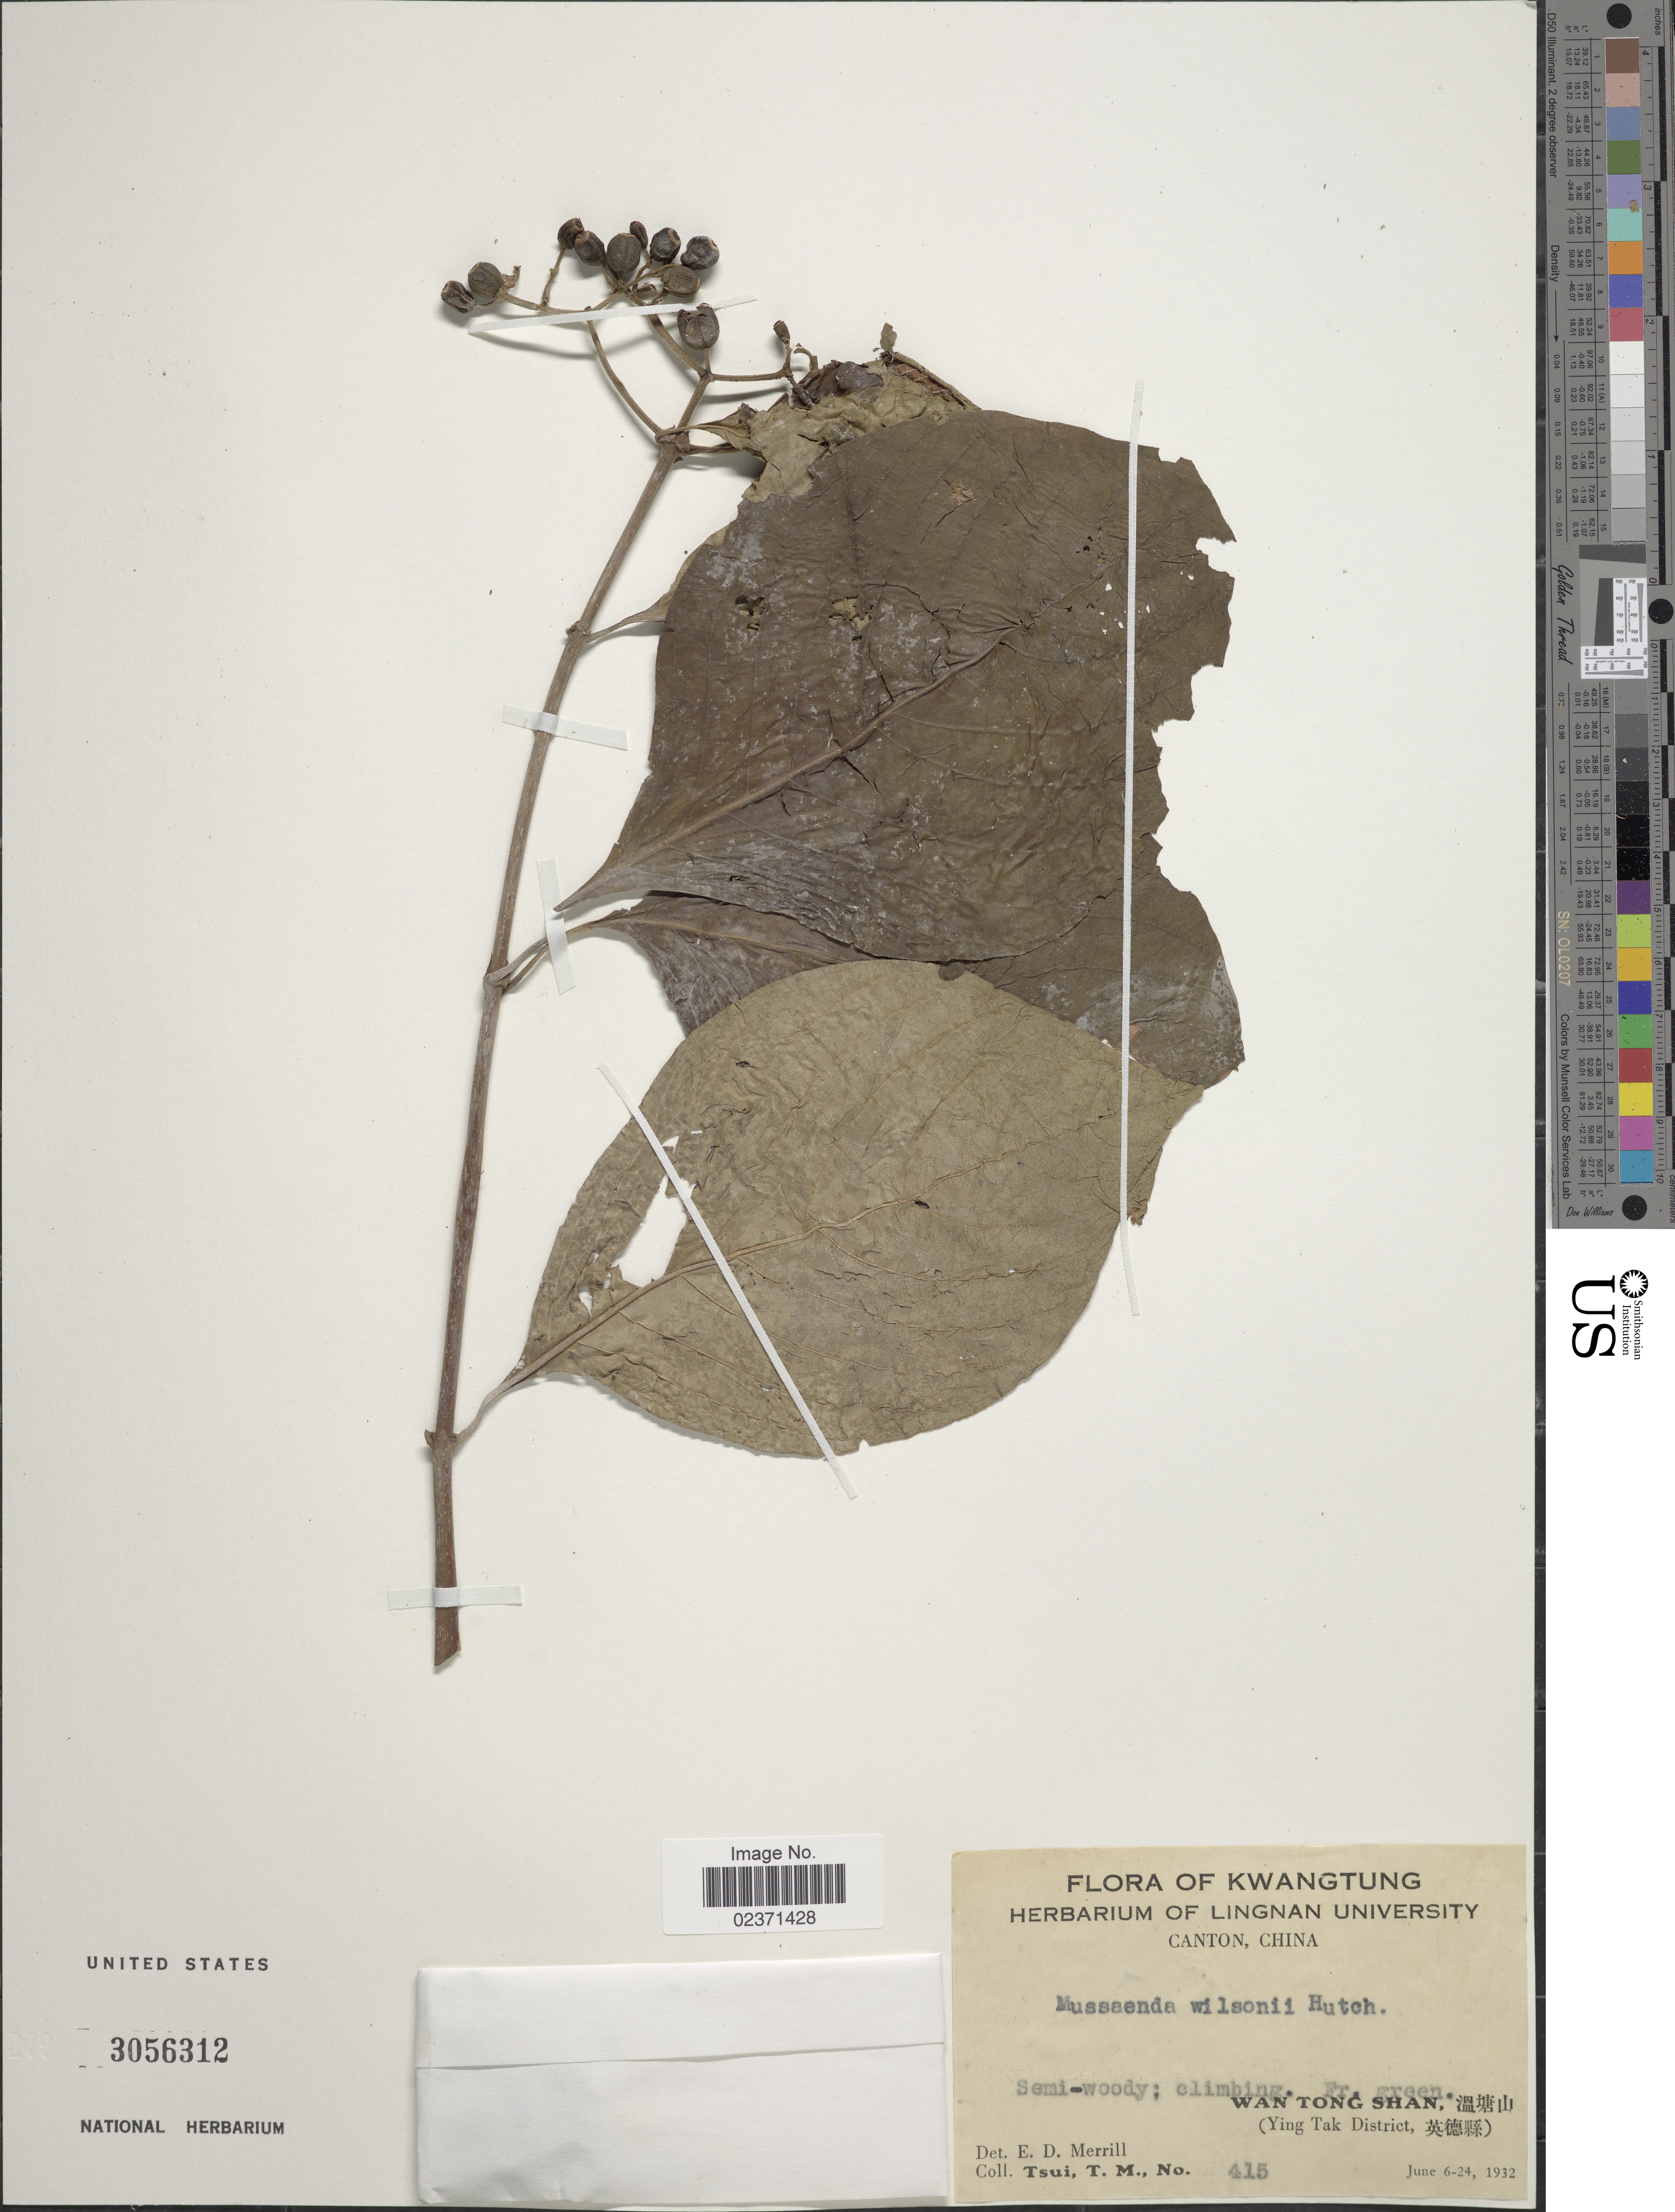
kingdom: Plantae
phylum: Tracheophyta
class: Magnoliopsida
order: Gentianales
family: Rubiaceae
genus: Mussaenda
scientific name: Mussaenda esquirolii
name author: H. Lév.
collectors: T. Tsui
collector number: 415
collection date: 1932-06-06/1932-06-24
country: China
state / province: Guangdong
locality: Kwangtung. Wan Tong Shan (Ying Tak District)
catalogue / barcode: US 3056312